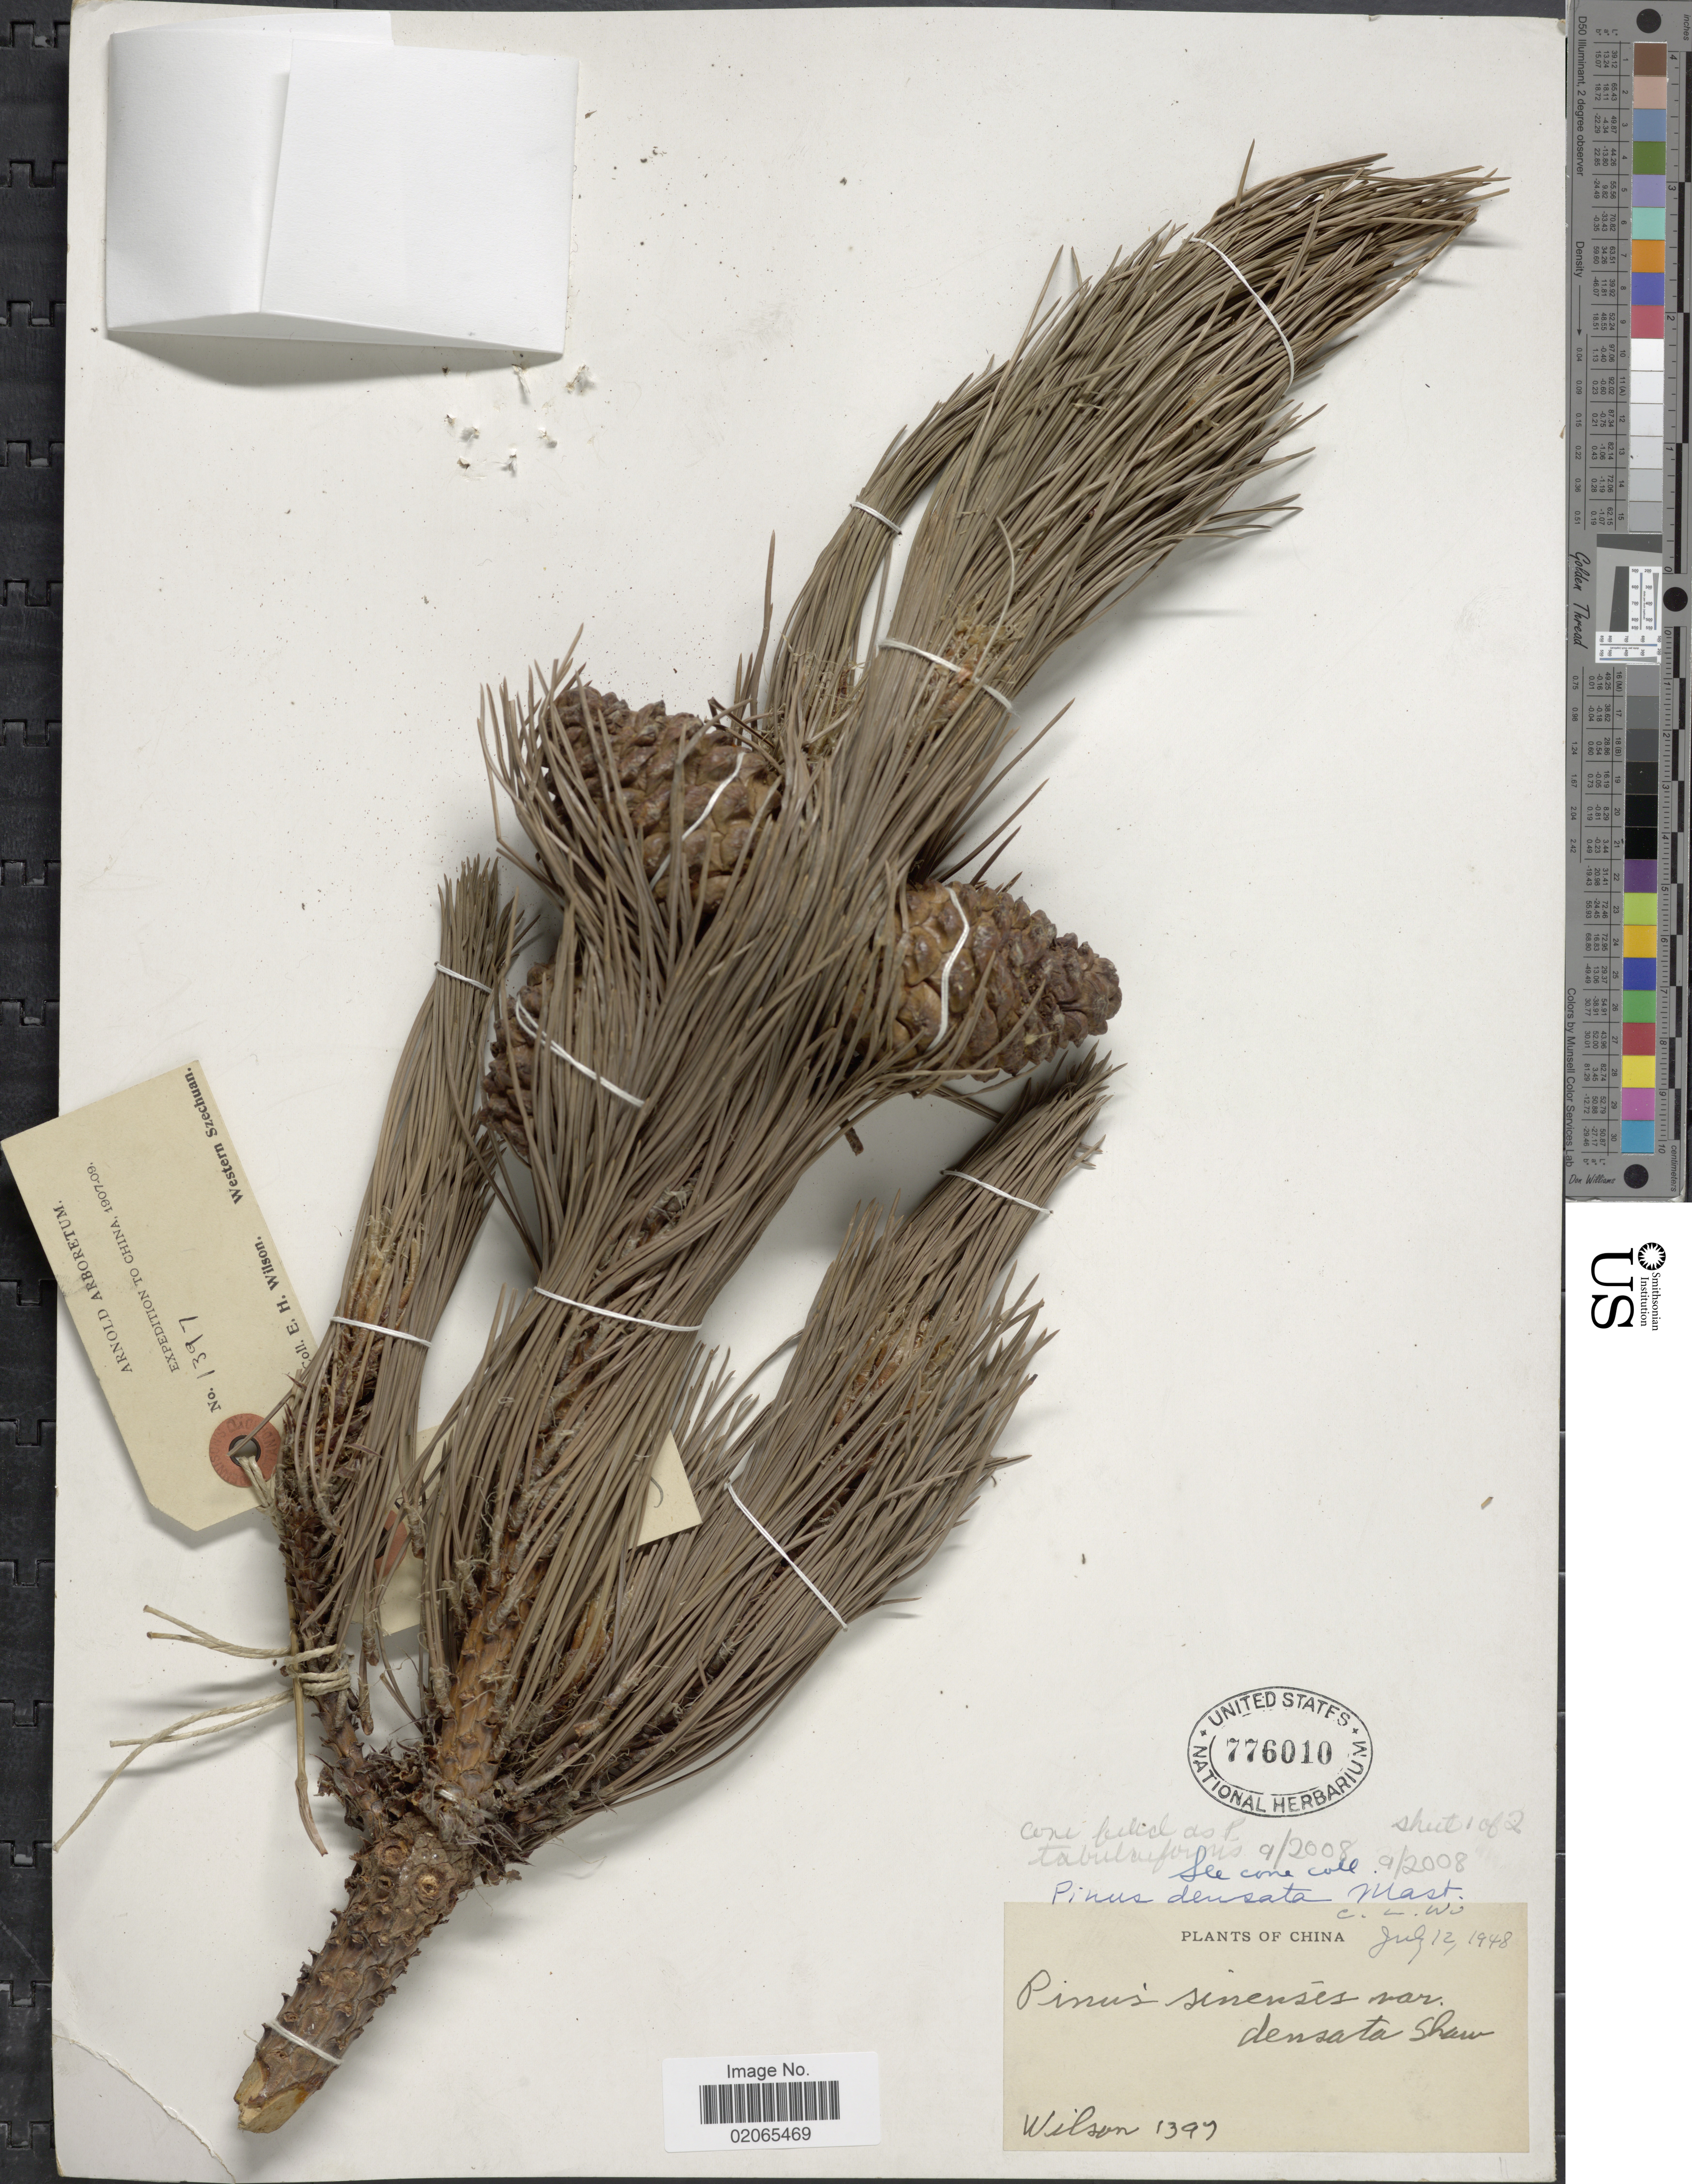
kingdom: Plantae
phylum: Tracheophyta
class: Pinopsida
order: Pinales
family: Pinaceae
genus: Pinus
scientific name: Pinus densata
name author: Mast.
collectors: E. Wilson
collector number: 1397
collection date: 1907/1909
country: China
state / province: Sichuan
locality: Western Szechuan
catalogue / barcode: US 776010